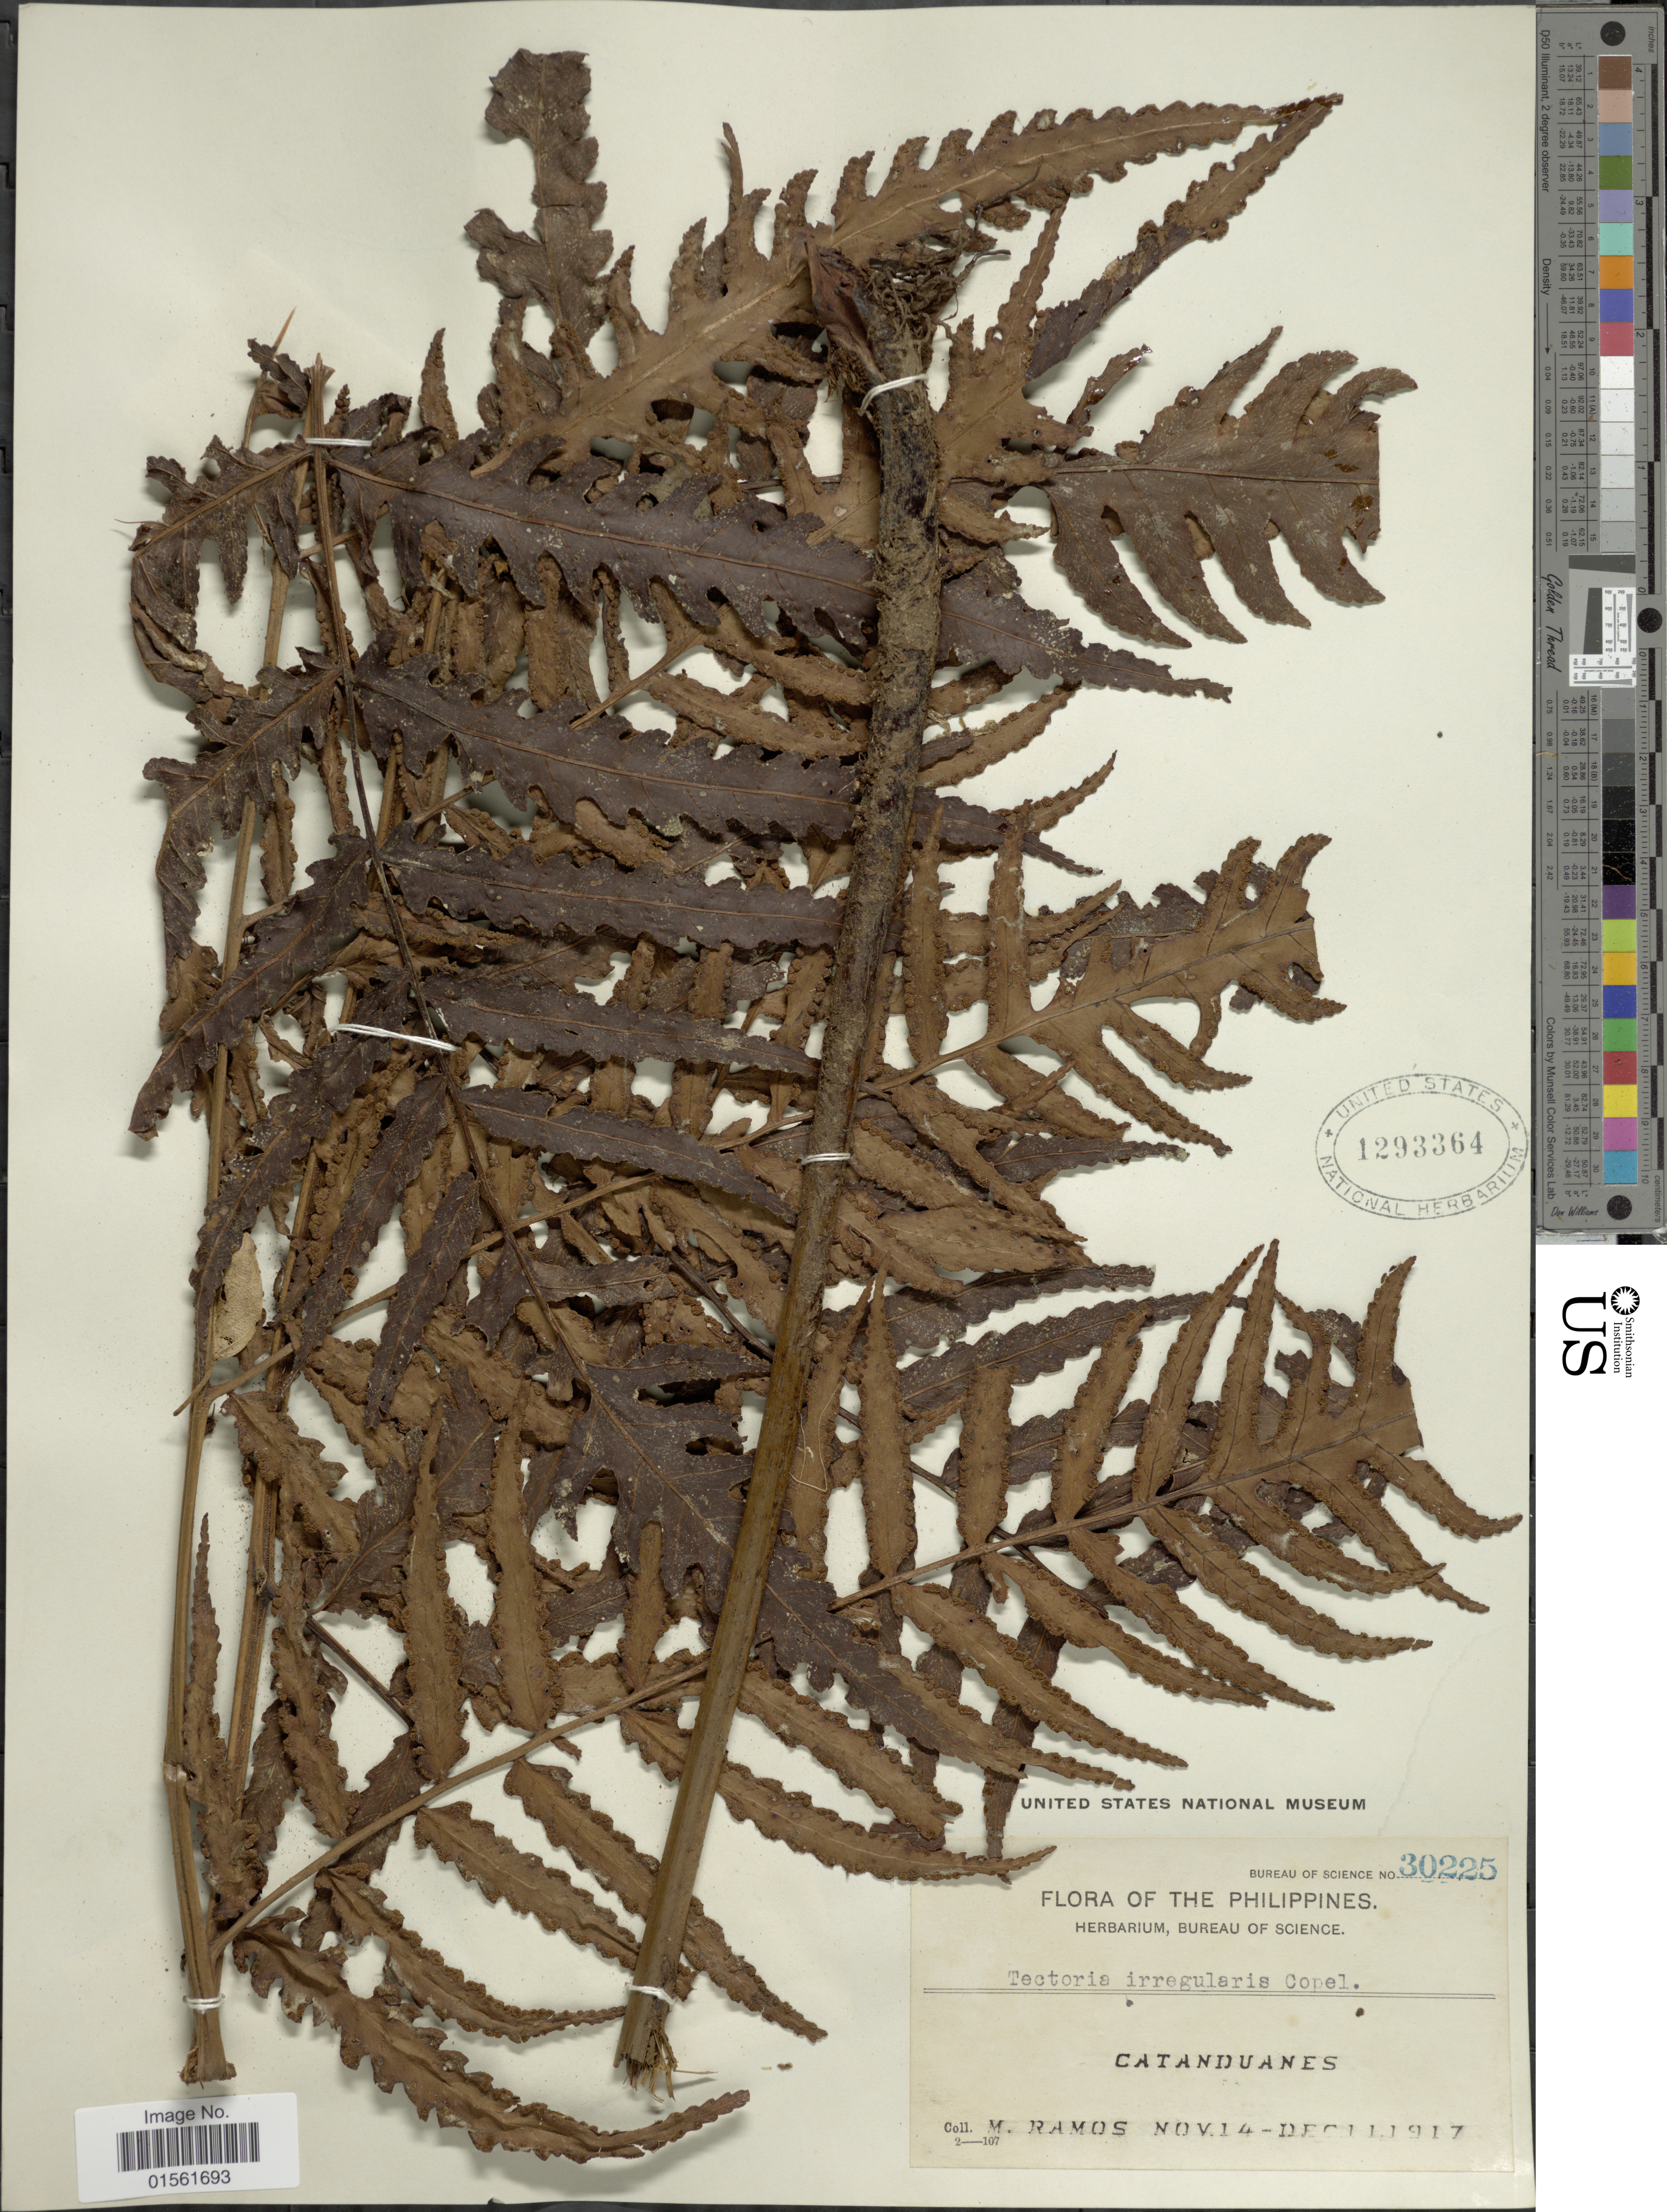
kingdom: Plantae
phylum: Tracheophyta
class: Polypodiopsida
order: Polypodiales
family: Dryopteridaceae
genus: Pleocnemia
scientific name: Pleocnemia macrodonta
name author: (C. Presl ex Fée) Holttum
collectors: M. Ramos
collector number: Bureau of Science 30225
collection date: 1917-11-14/1917-12-14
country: Philippines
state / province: Bicol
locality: Catanduanes.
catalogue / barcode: US 1293364